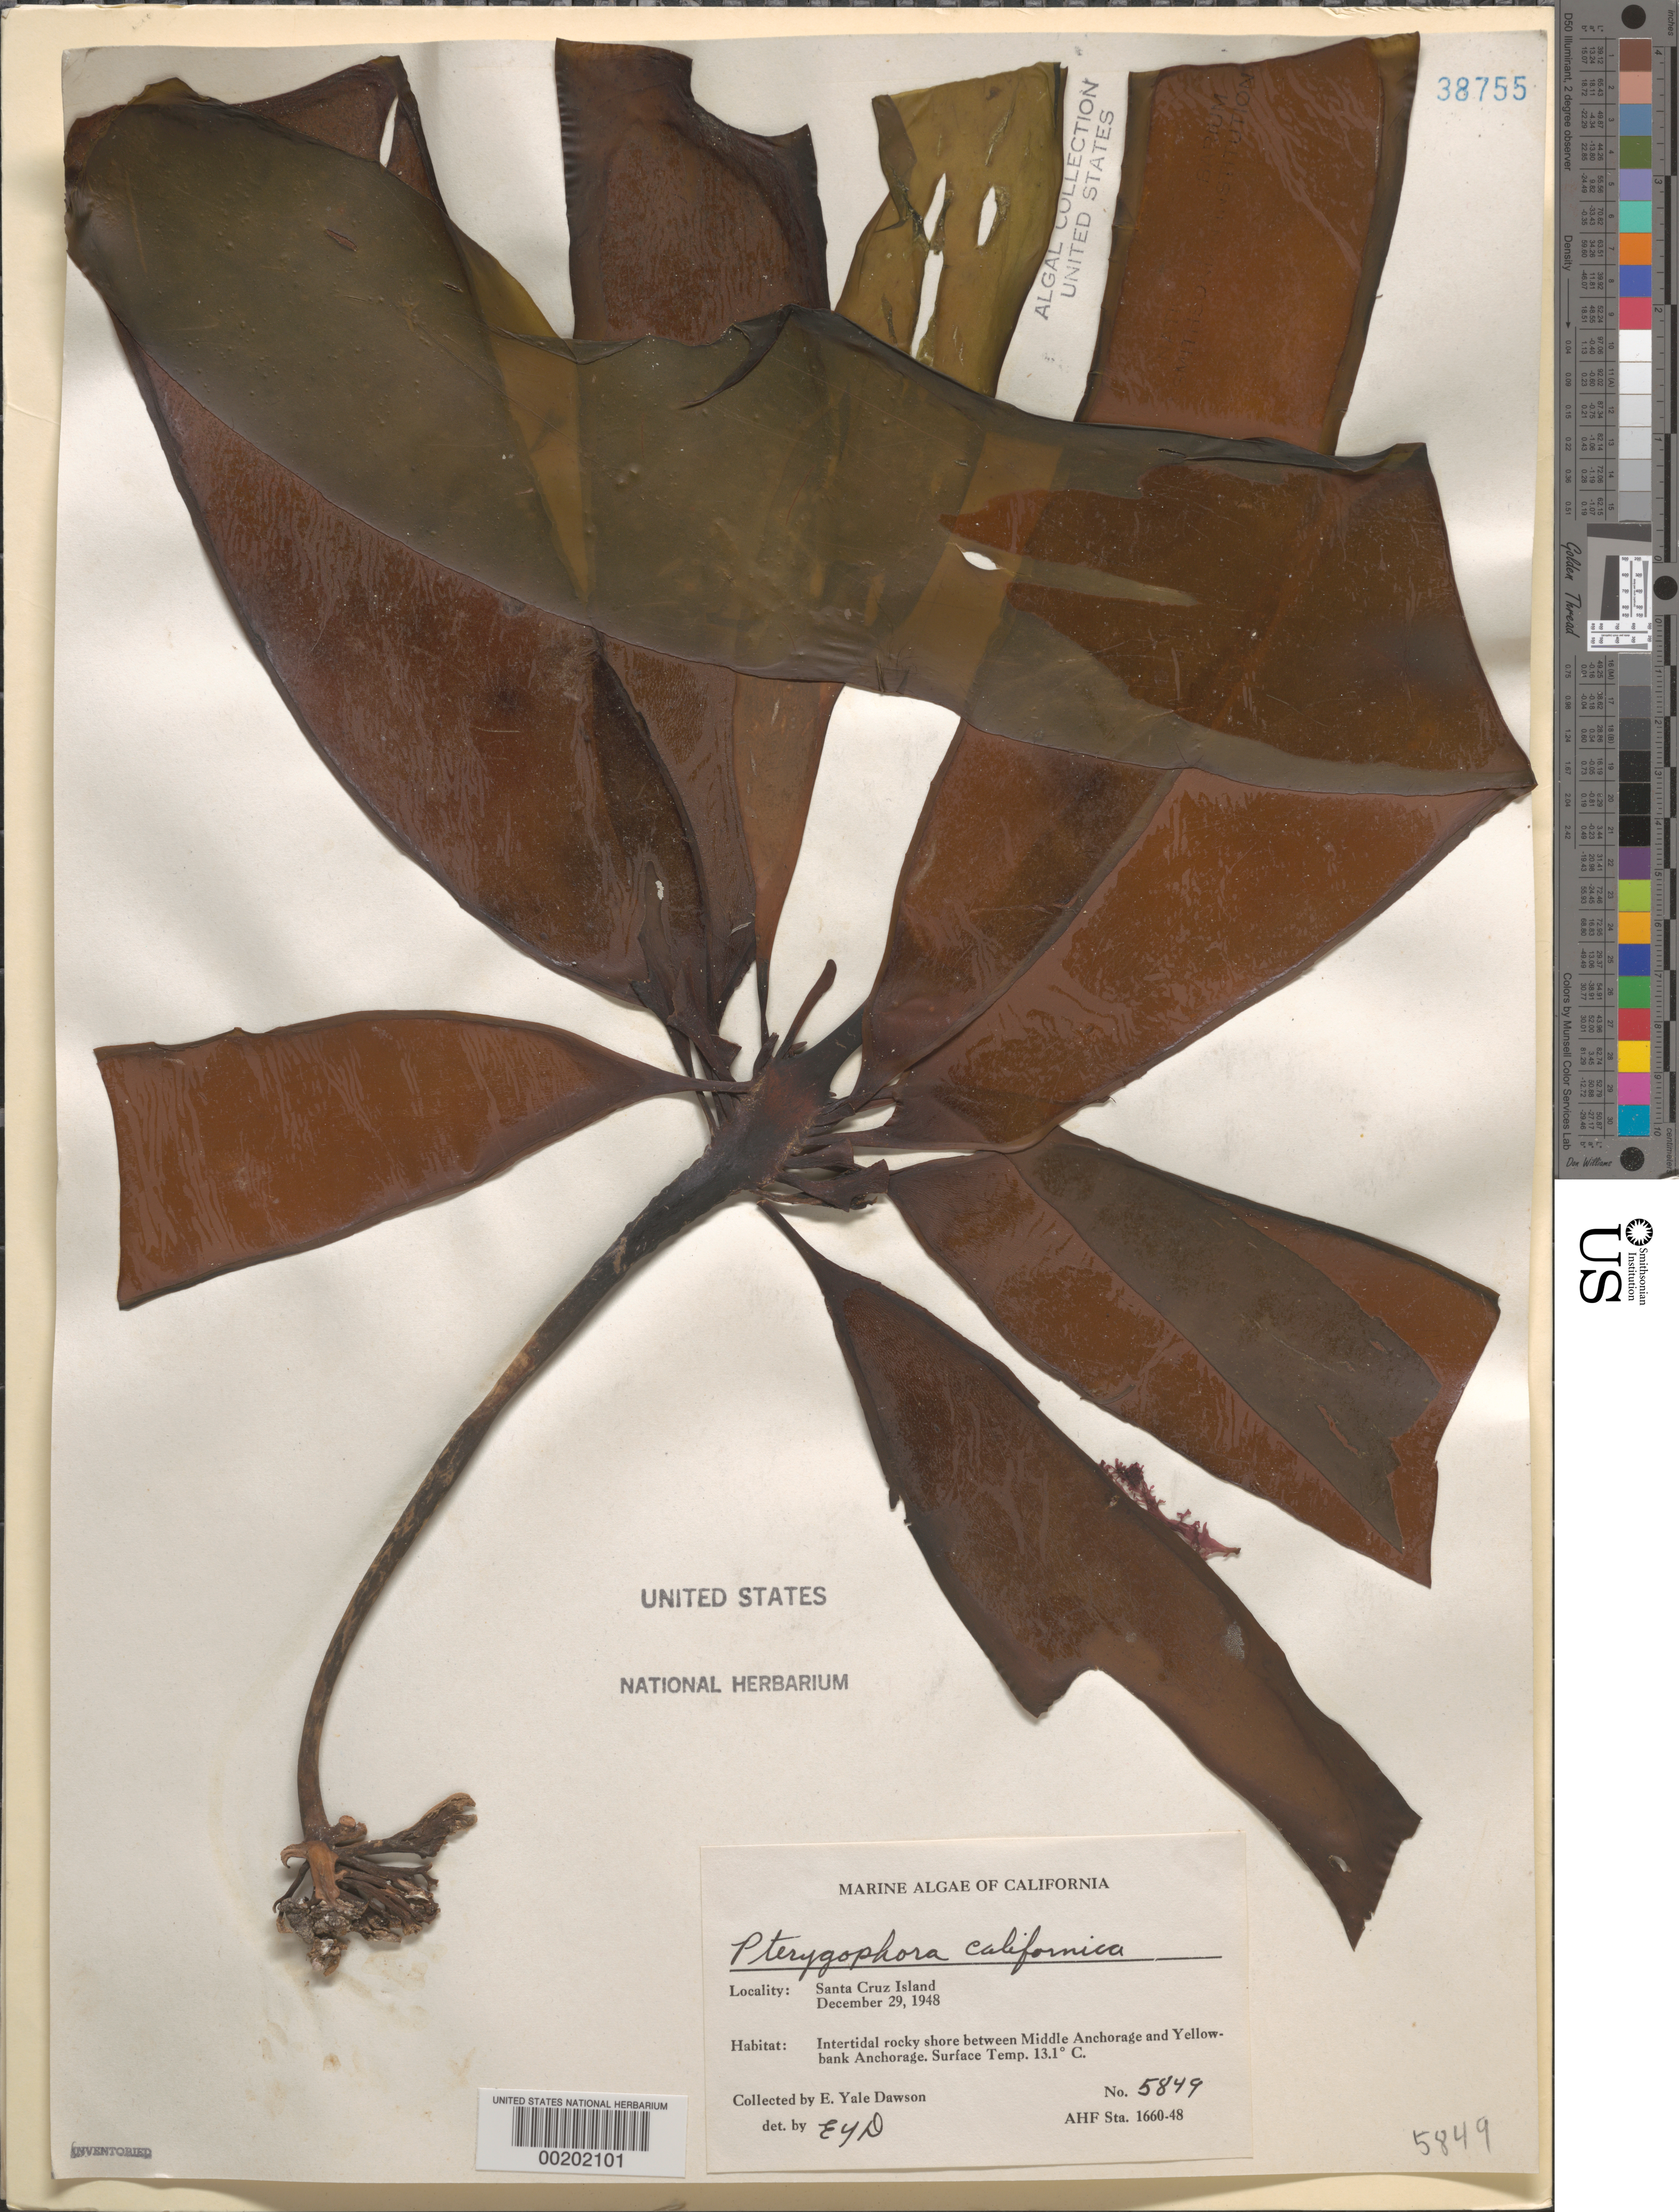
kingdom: Chromista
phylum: Ochrophyta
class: Phaeophyceae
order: Laminariales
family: Alariaceae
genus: Pterygophora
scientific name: Pterygophora californica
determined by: Dawson, E. Y.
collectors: E. Y. Dawson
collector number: EYD 5849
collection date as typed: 29 Dec 1948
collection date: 1948-12-29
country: United States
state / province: California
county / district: Santa Barbara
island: Santa Cruz Island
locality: Between Middle Anchorage and Yellowbank Anchorage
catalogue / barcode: US 38755